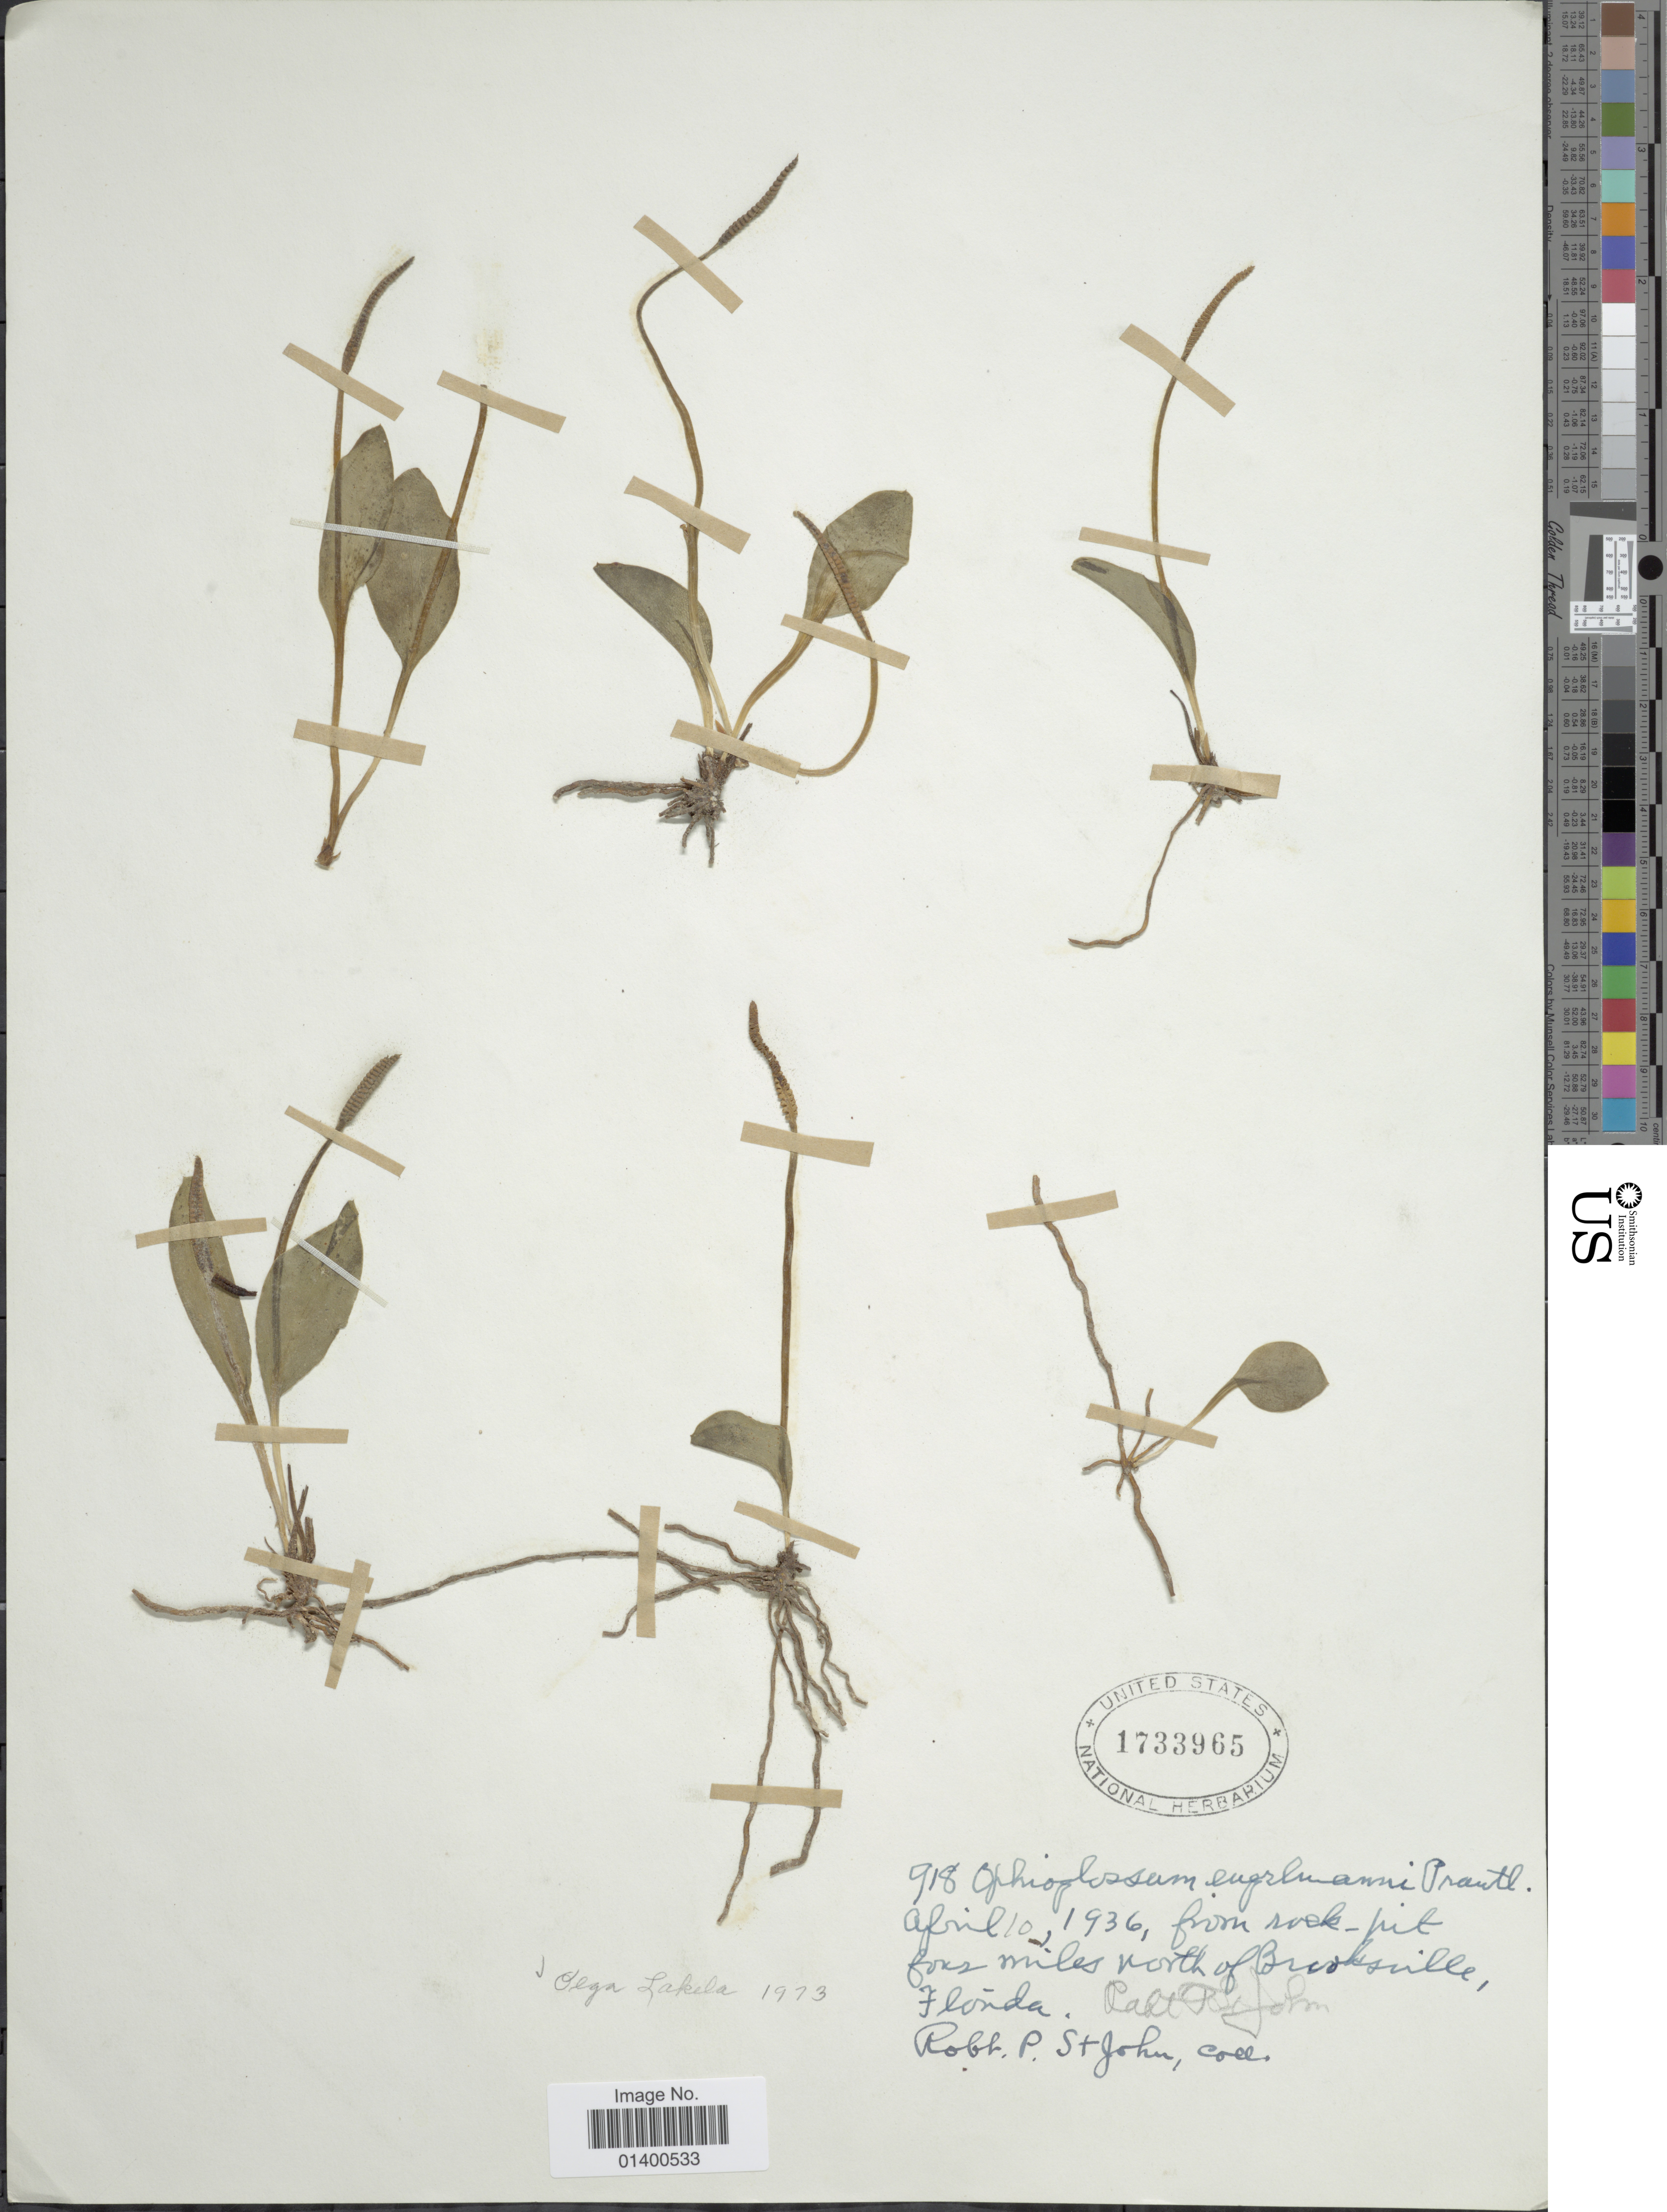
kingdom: Plantae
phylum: Tracheophyta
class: Polypodiopsida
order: Ophioglossales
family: Ophioglossaceae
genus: Ophioglossum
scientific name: Ophioglossum engelmannii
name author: Prantl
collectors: R. P. St. John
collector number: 918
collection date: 1936-04-10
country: United States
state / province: Florida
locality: Four miles north of Brooksville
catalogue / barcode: US 1733965